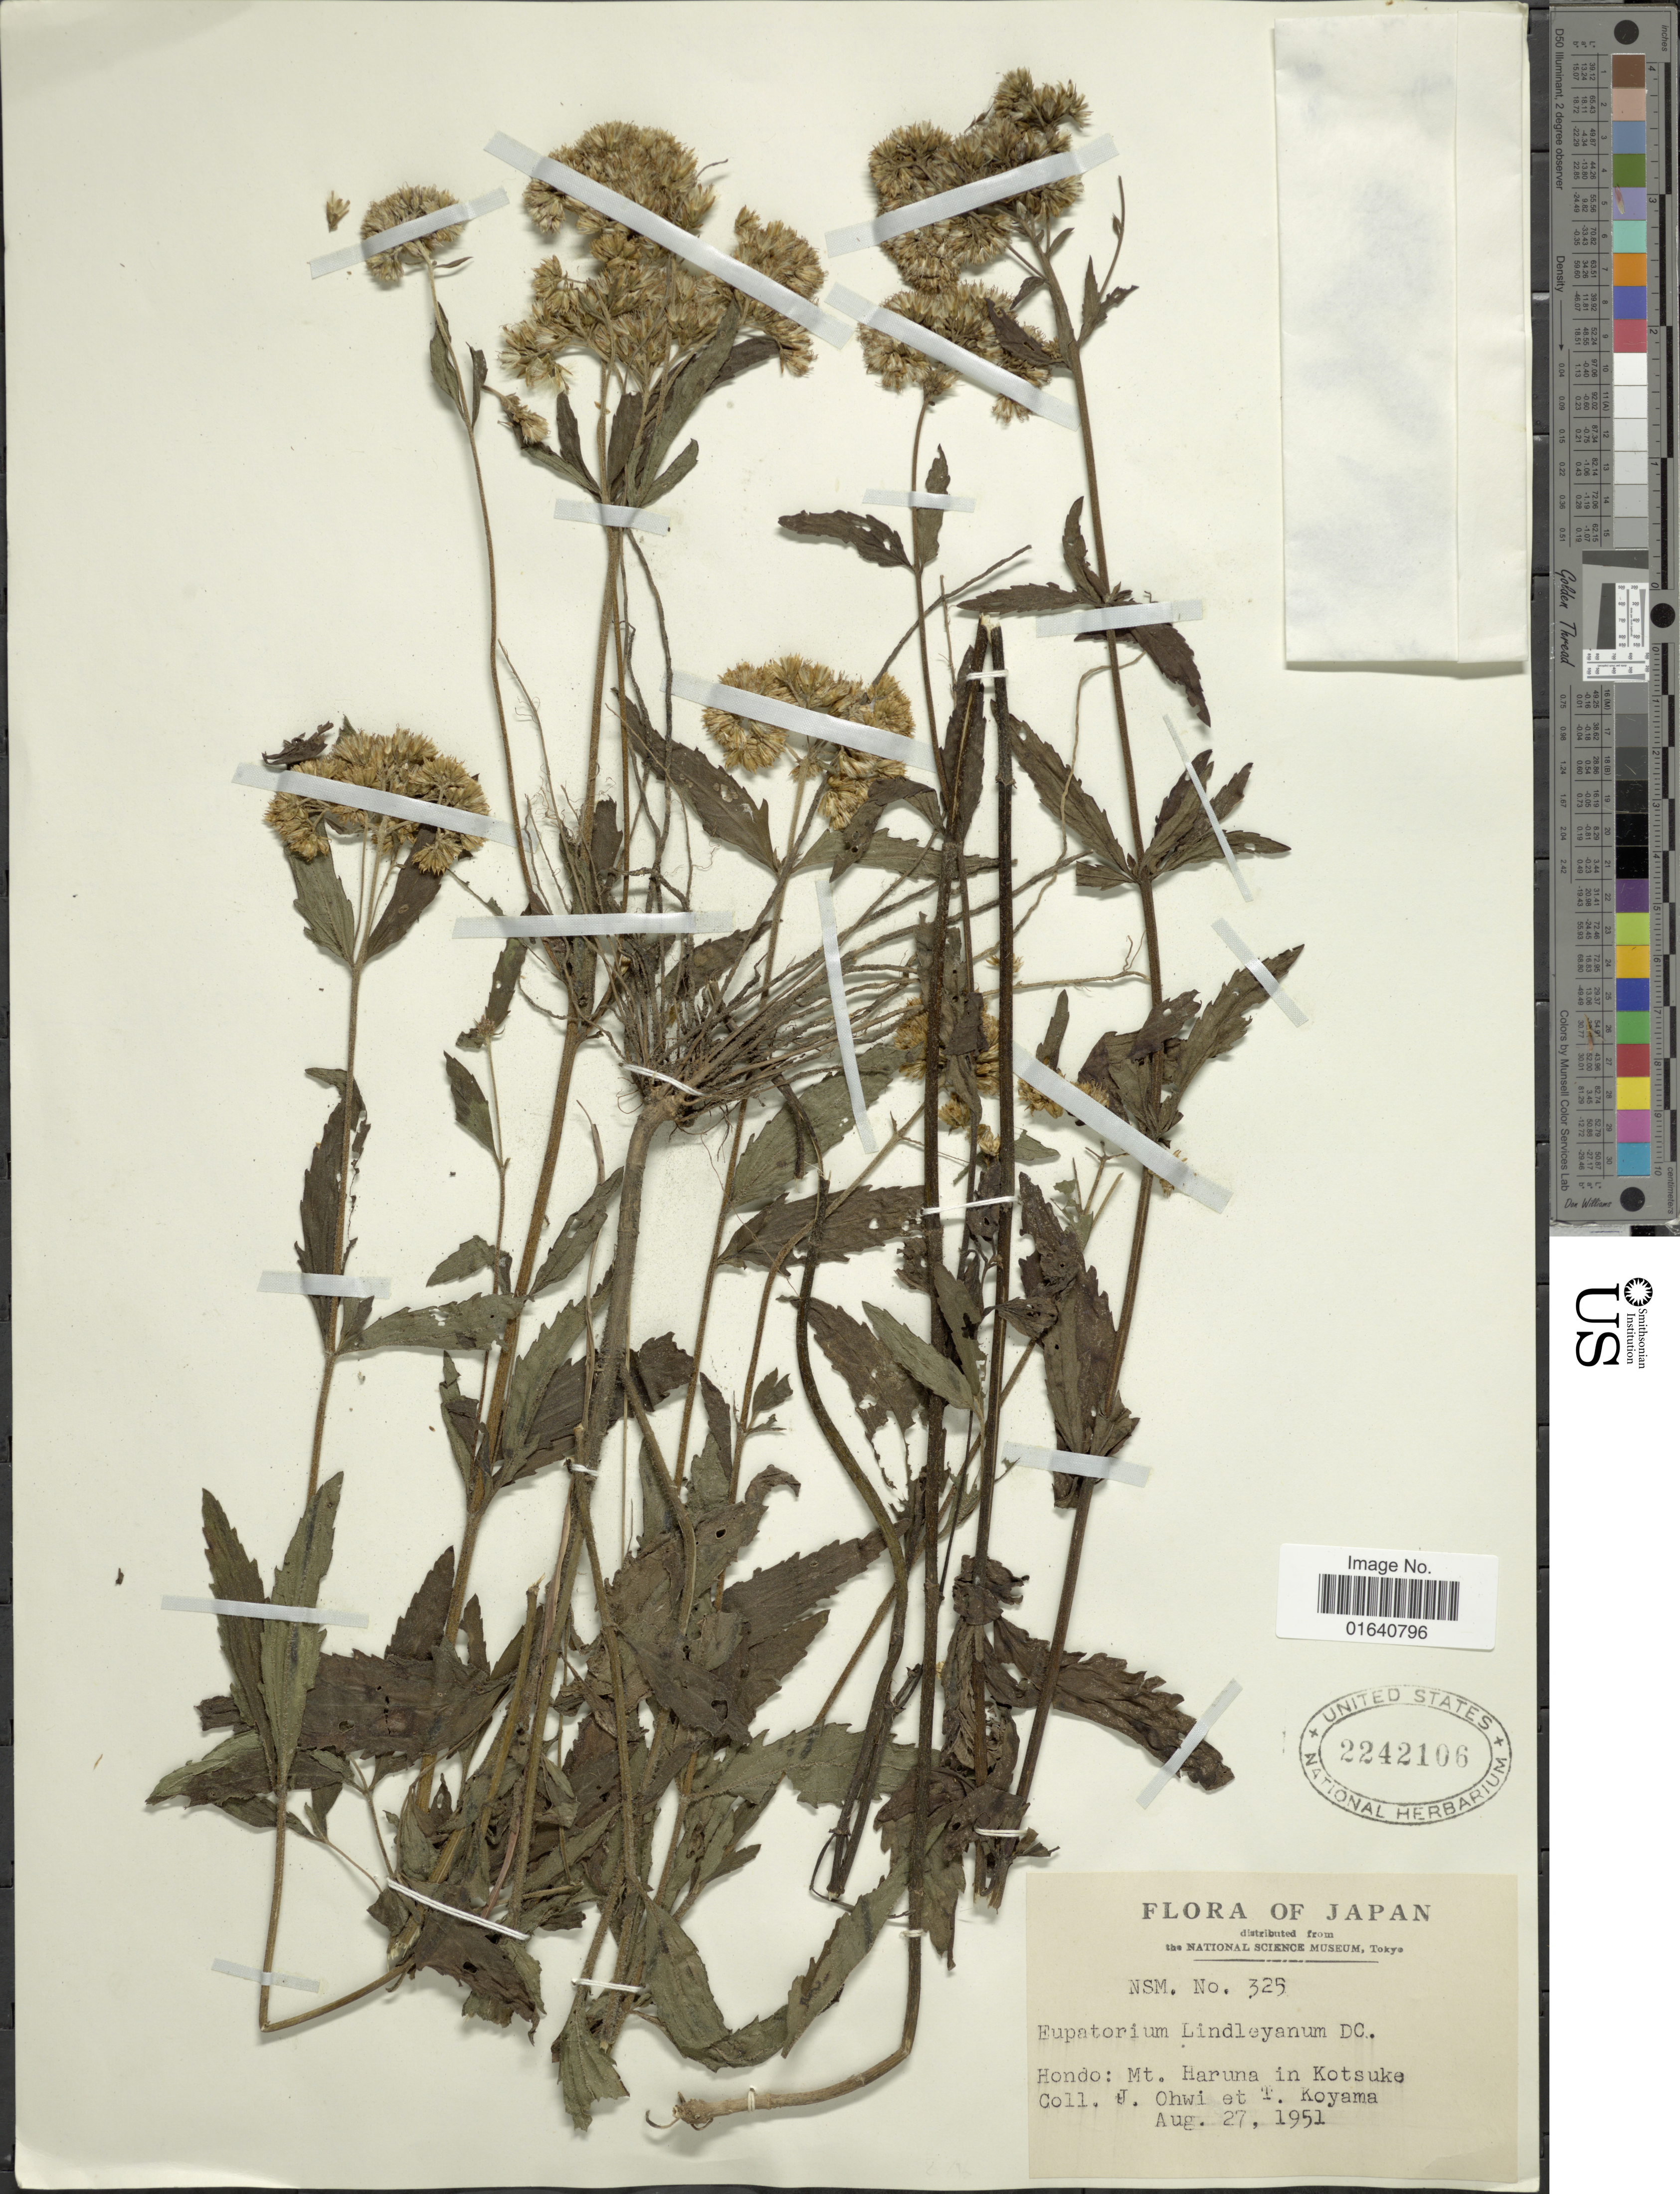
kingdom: Plantae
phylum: Tracheophyta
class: Magnoliopsida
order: Asterales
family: Asteraceae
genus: Eupatorium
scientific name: Eupatorium lindleyanum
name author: DC.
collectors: J. Ohwi & T. Koyama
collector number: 325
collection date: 1951-08-27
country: Japan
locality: Hondo: Mt. haruna in Kotsuka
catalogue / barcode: US 2242106